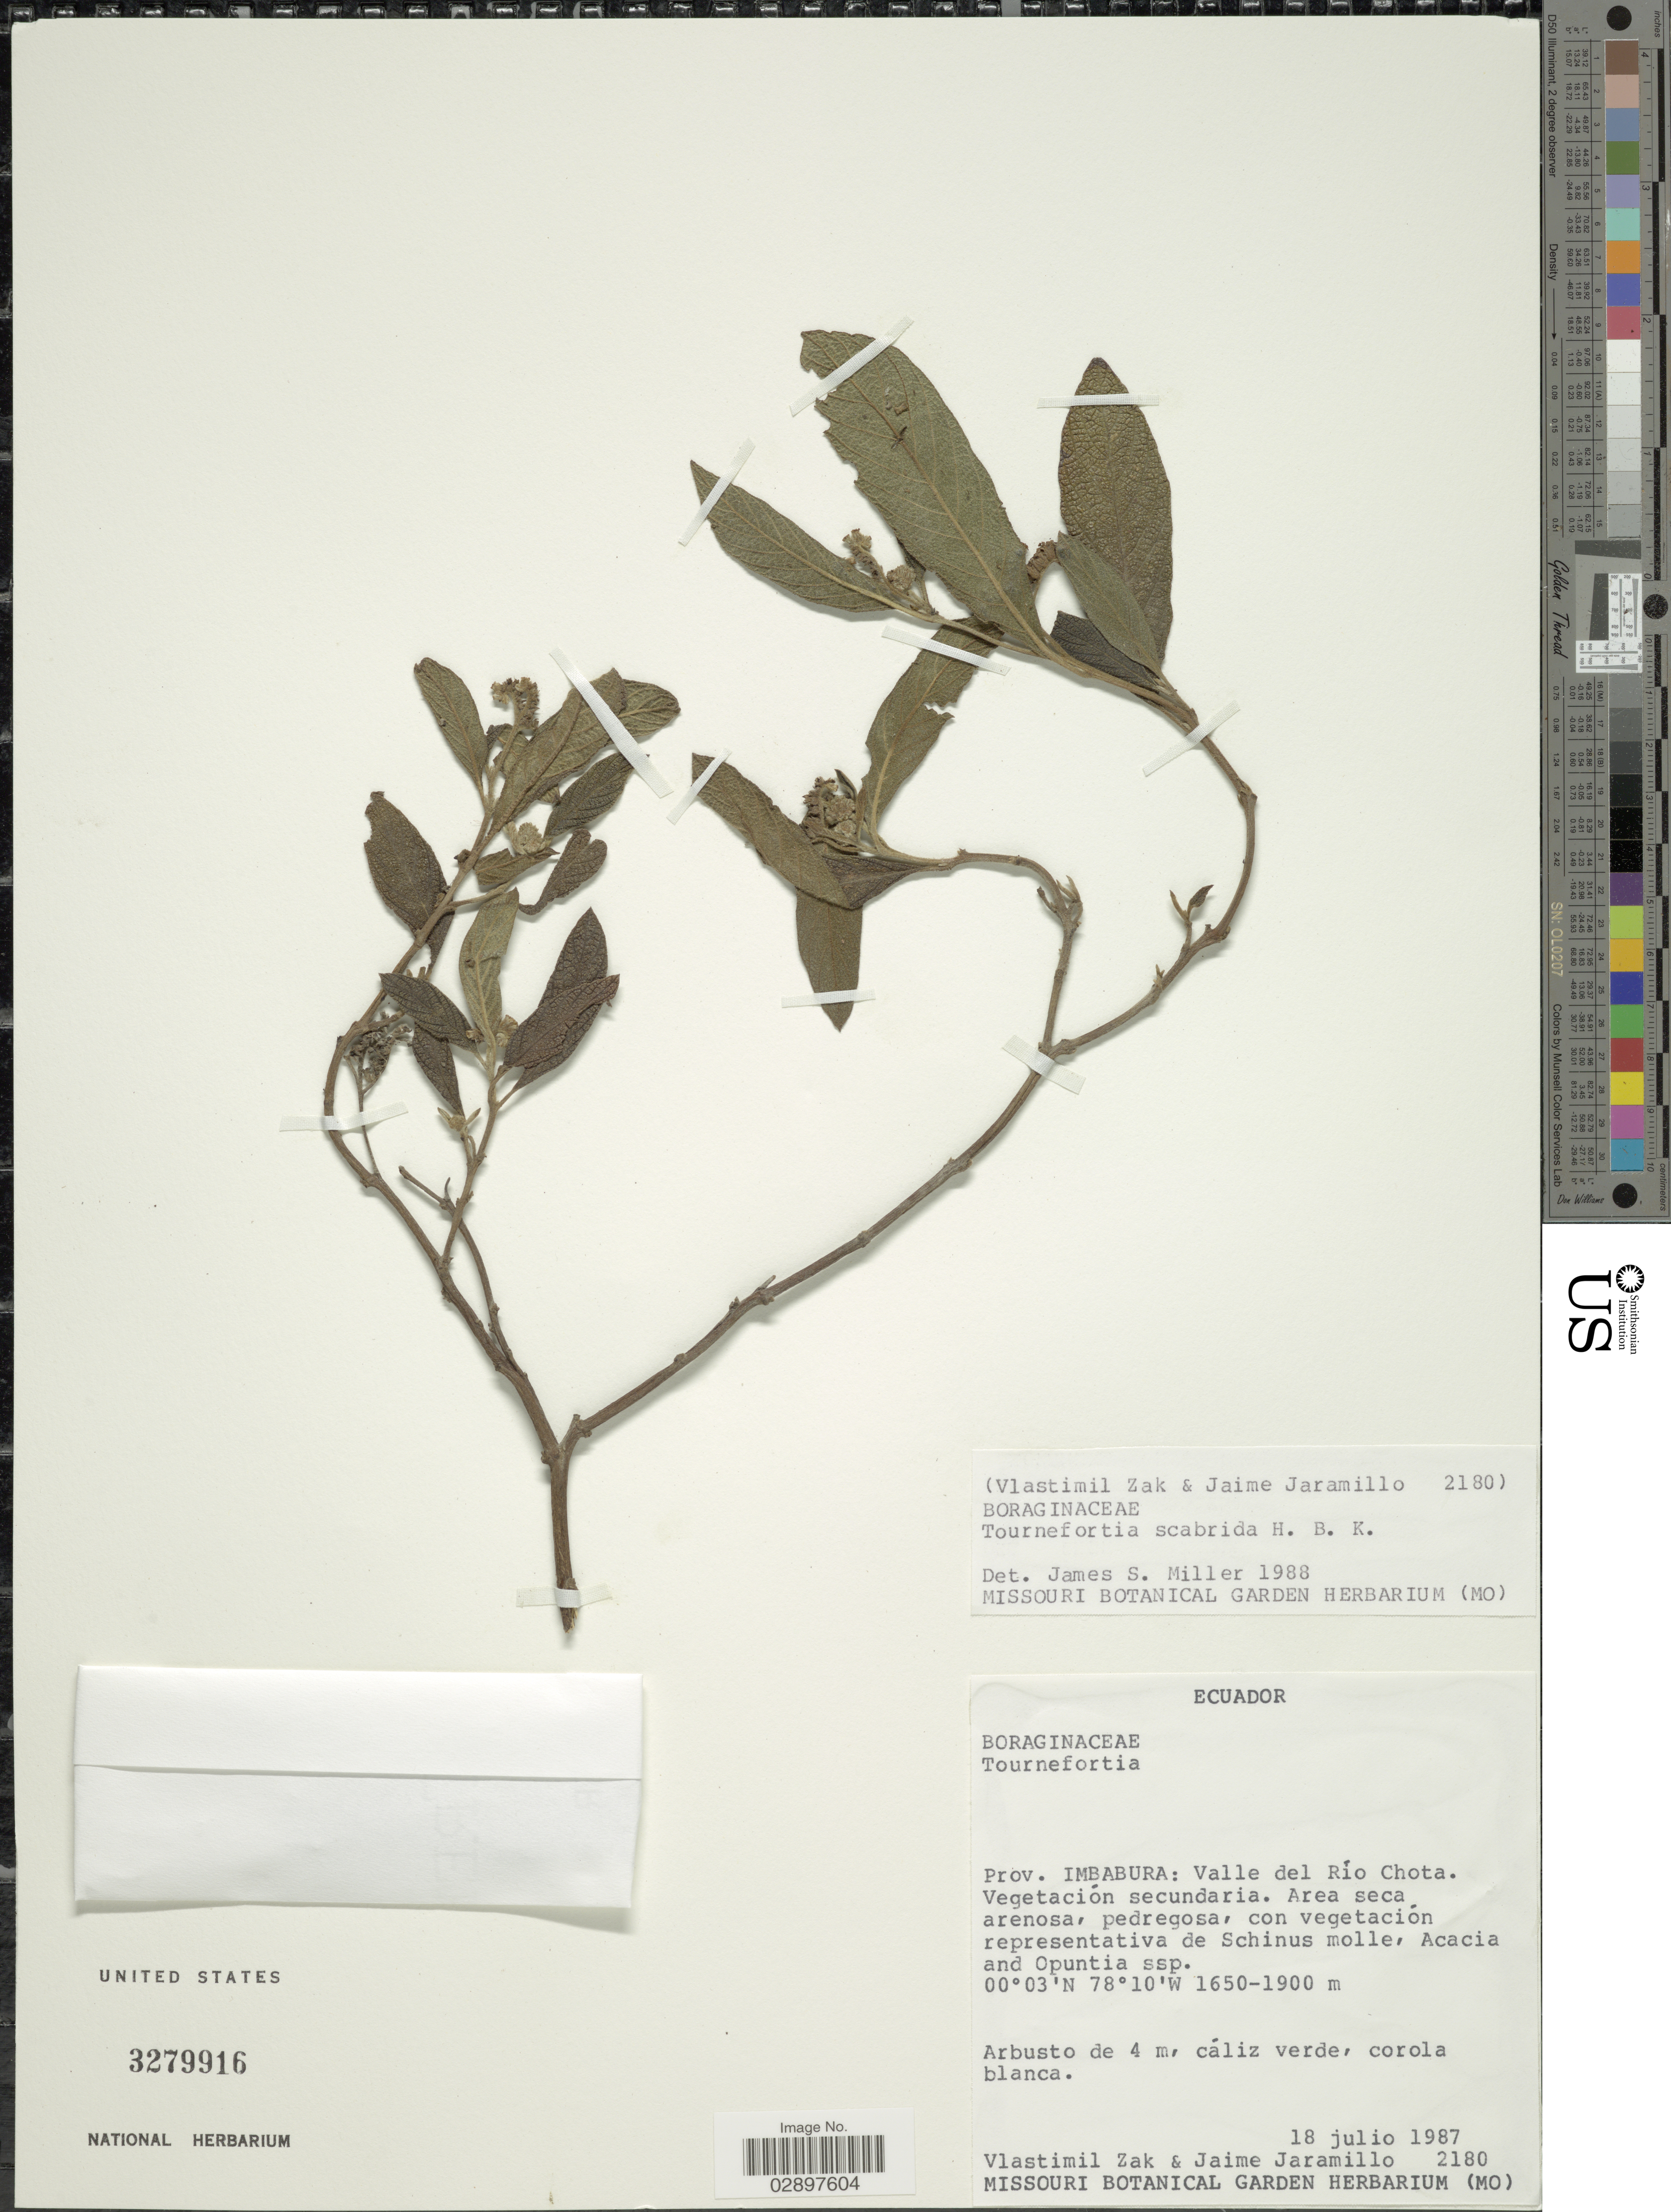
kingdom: Plantae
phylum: Tracheophyta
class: Magnoliopsida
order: Boraginales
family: Heliotropiaceae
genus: Tournefortia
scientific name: Tournefortia scabrida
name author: Kunth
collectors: V. Zak & J. Jaramillo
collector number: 2180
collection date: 1987-07-18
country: Ecuador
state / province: Imbabura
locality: Valle del Río Chota.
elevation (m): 1650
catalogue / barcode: US 3279916